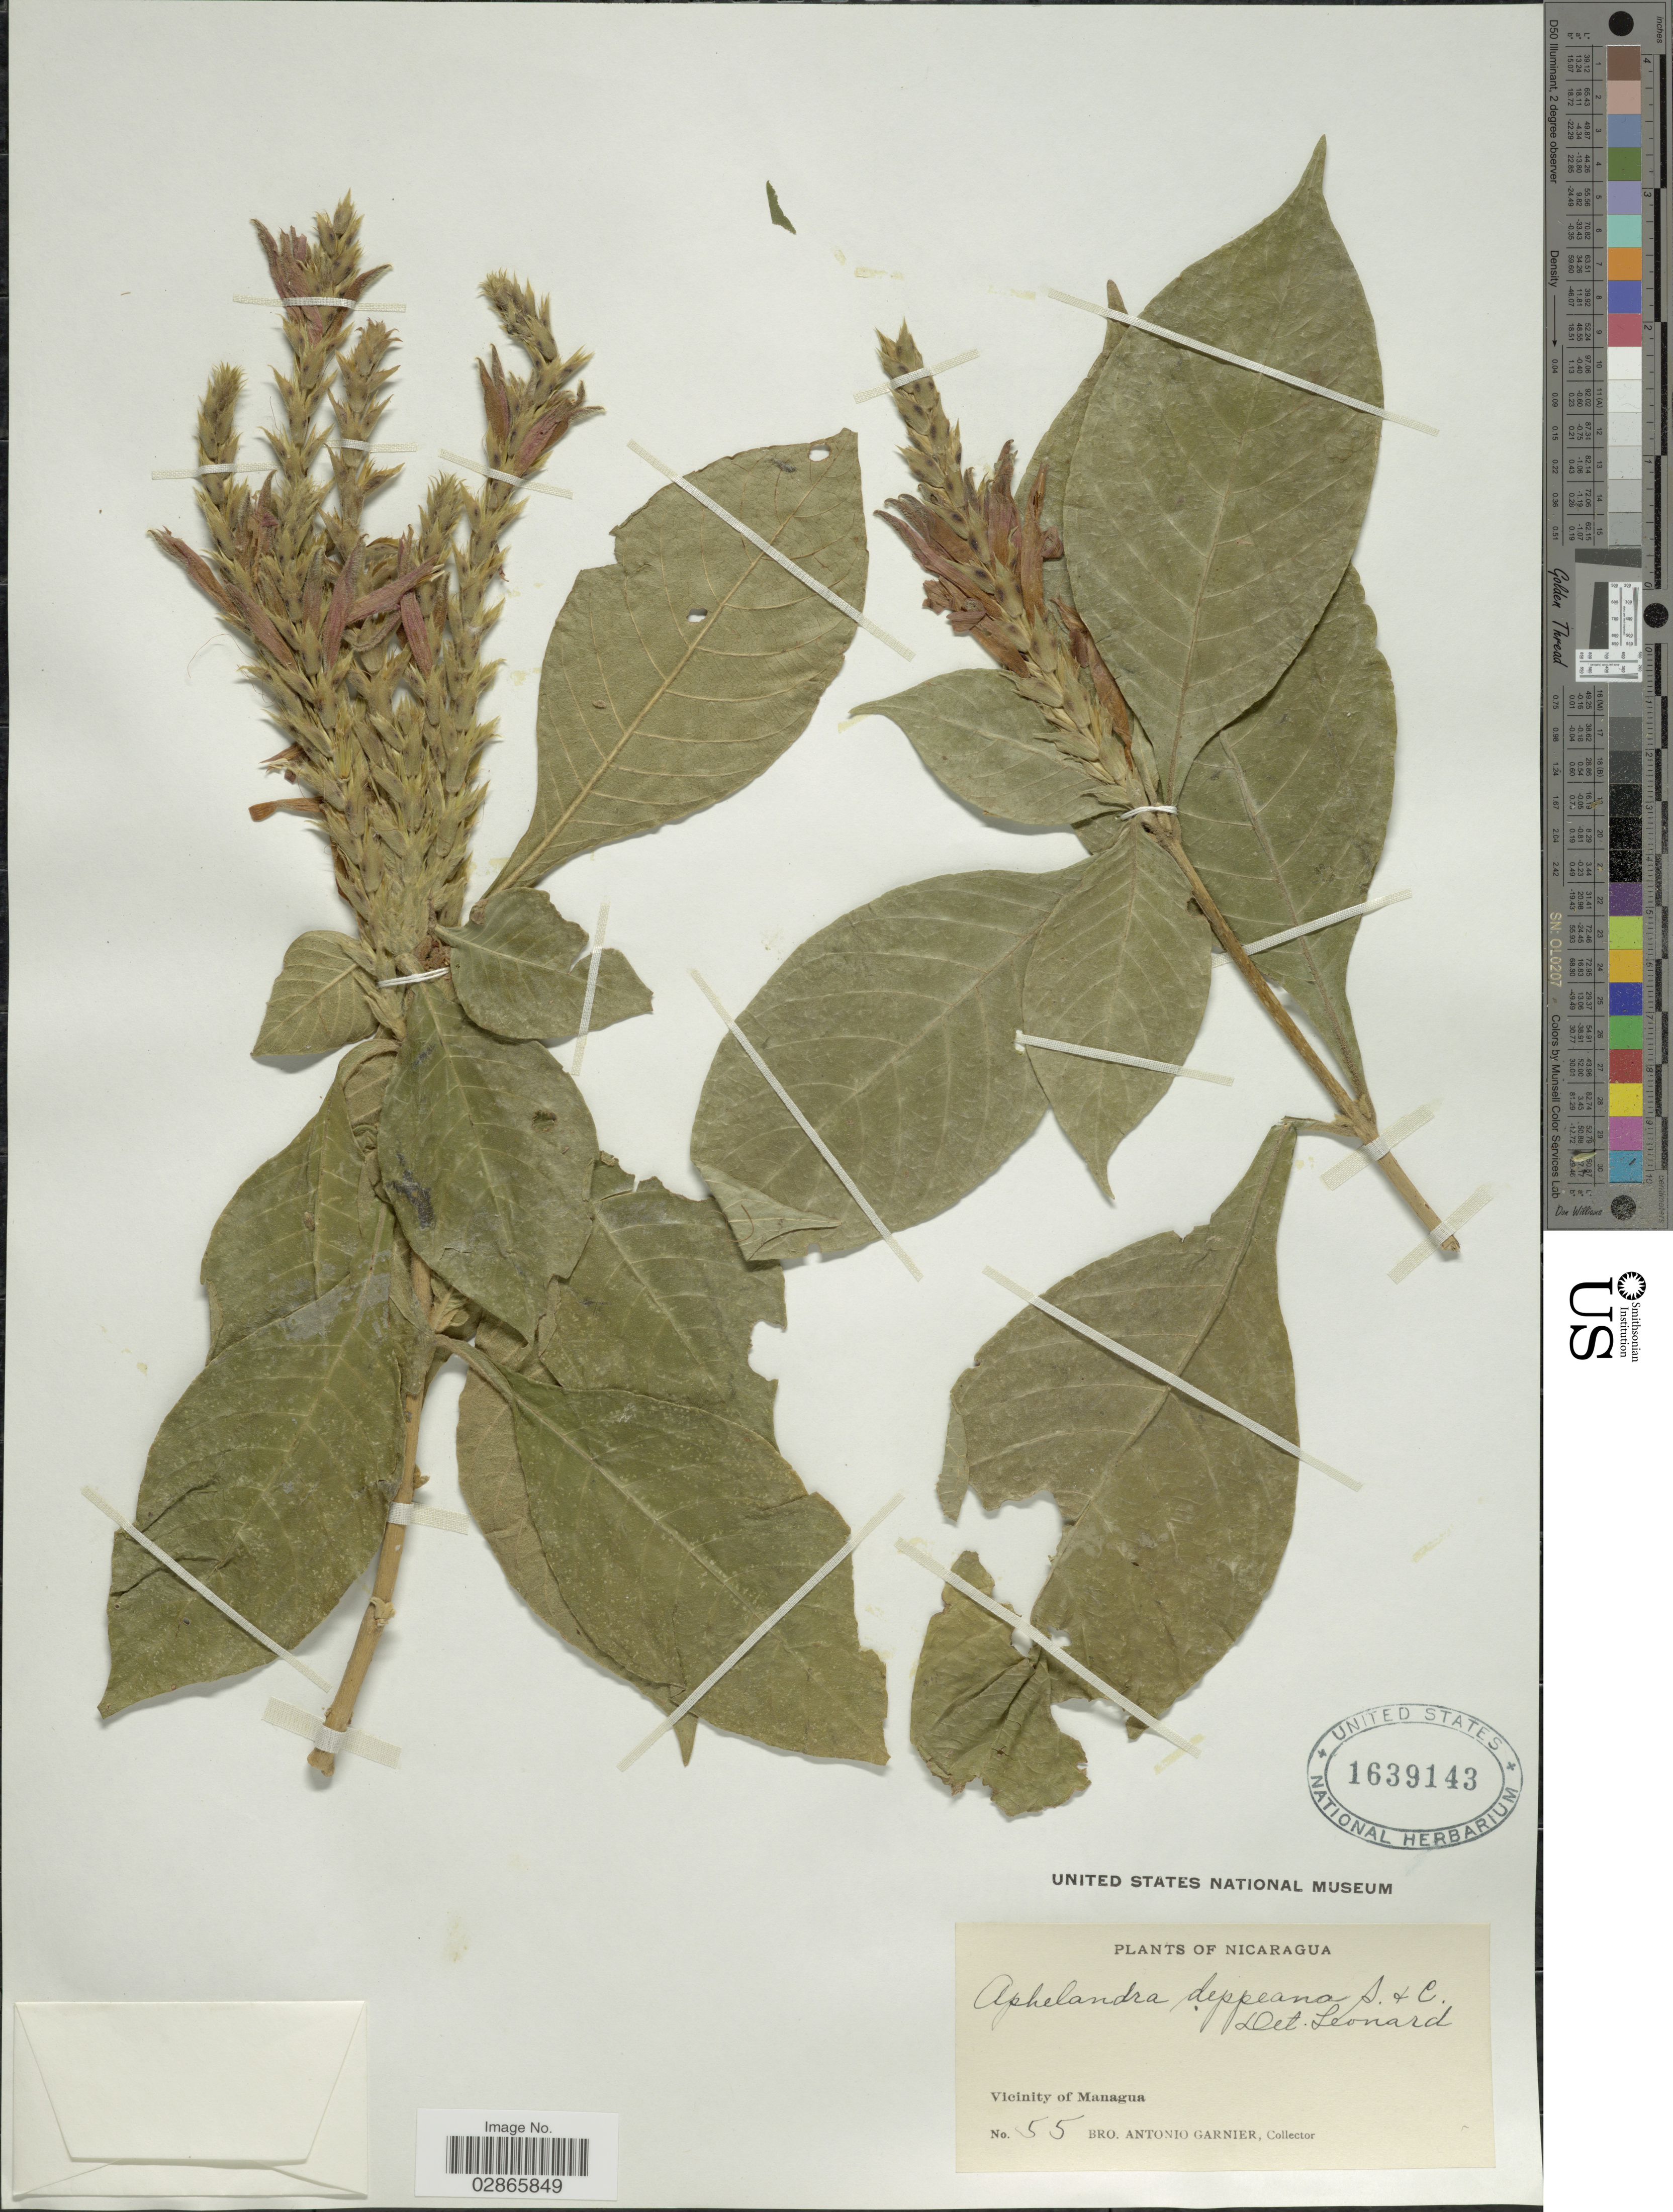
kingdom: Plantae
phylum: Tracheophyta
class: Magnoliopsida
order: Lamiales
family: Acanthaceae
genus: Aphelandra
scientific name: Aphelandra deppeana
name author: Schltdl. & Cham.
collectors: Bro. A. Garnier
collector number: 55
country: Nicaragua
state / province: Managua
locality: Vicinity of Managua.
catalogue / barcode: US 1639143